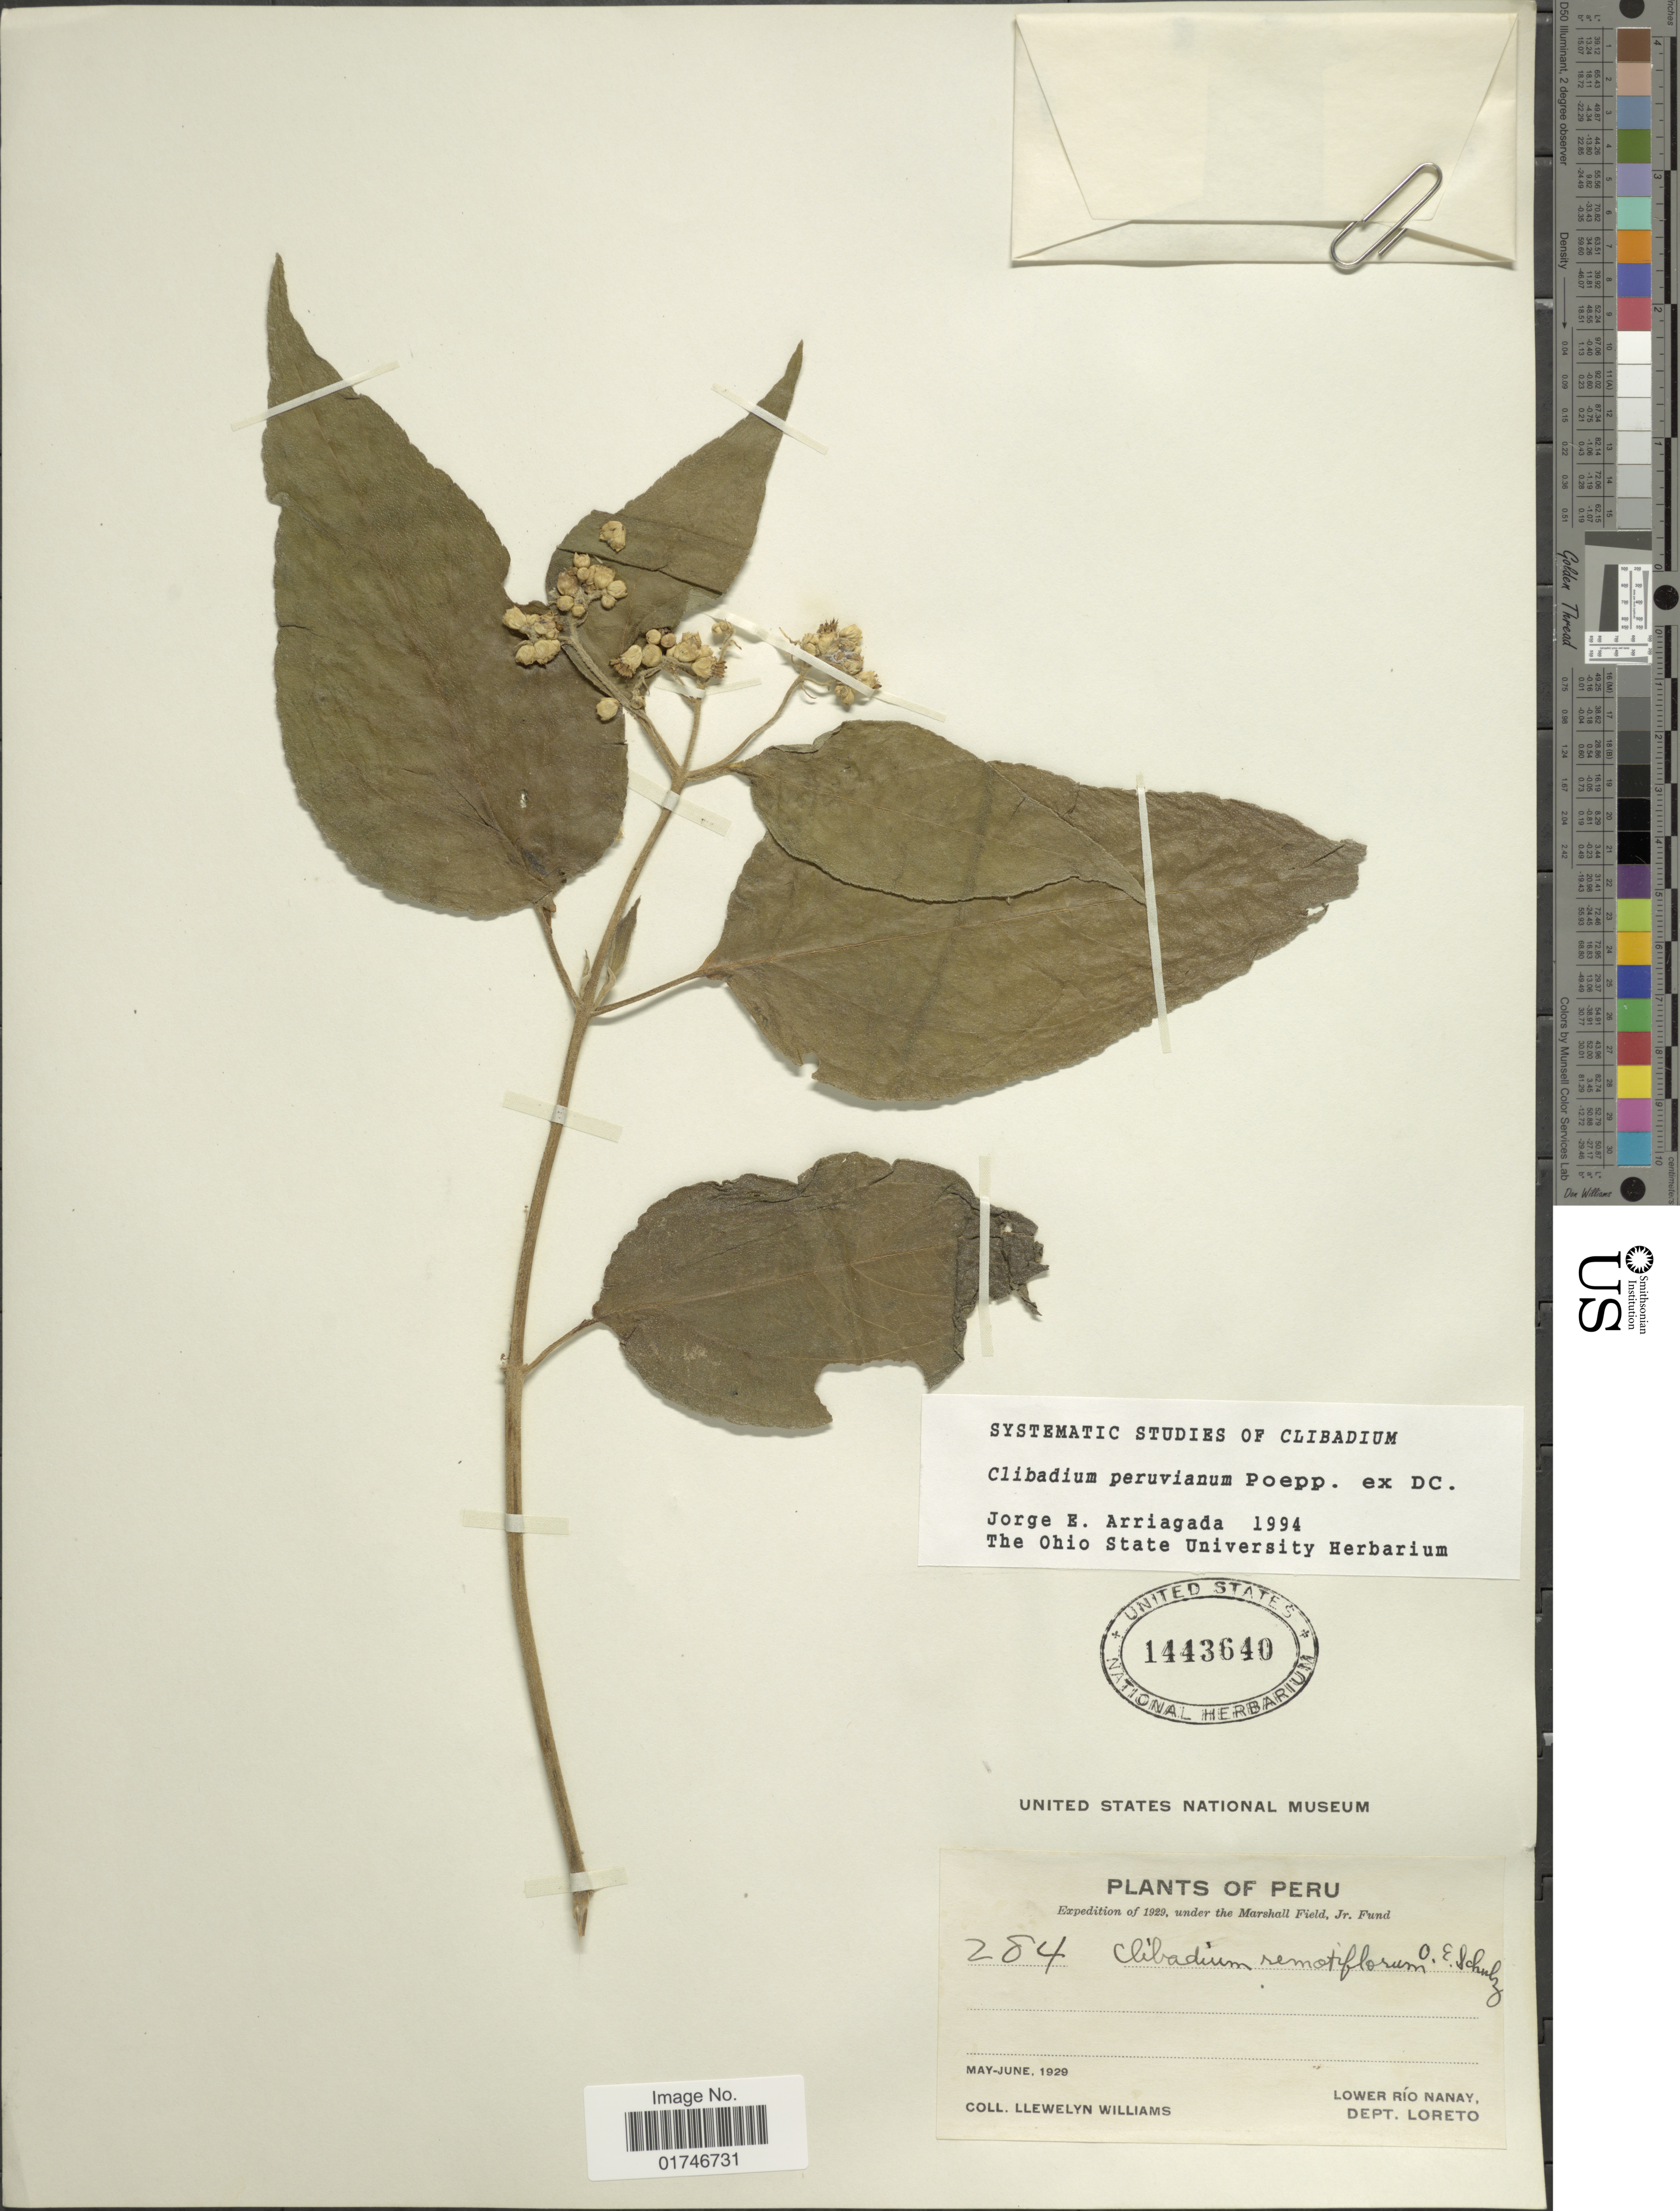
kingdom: Plantae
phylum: Tracheophyta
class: Magnoliopsida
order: Asterales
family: Asteraceae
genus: Clibadium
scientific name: Clibadium peruvianum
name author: Poepp.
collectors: Ll. Williams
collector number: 284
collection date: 1929-05/1929-06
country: Peru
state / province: Loreto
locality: Lower Río Nanay, Dept. Loreto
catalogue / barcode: US 1443640